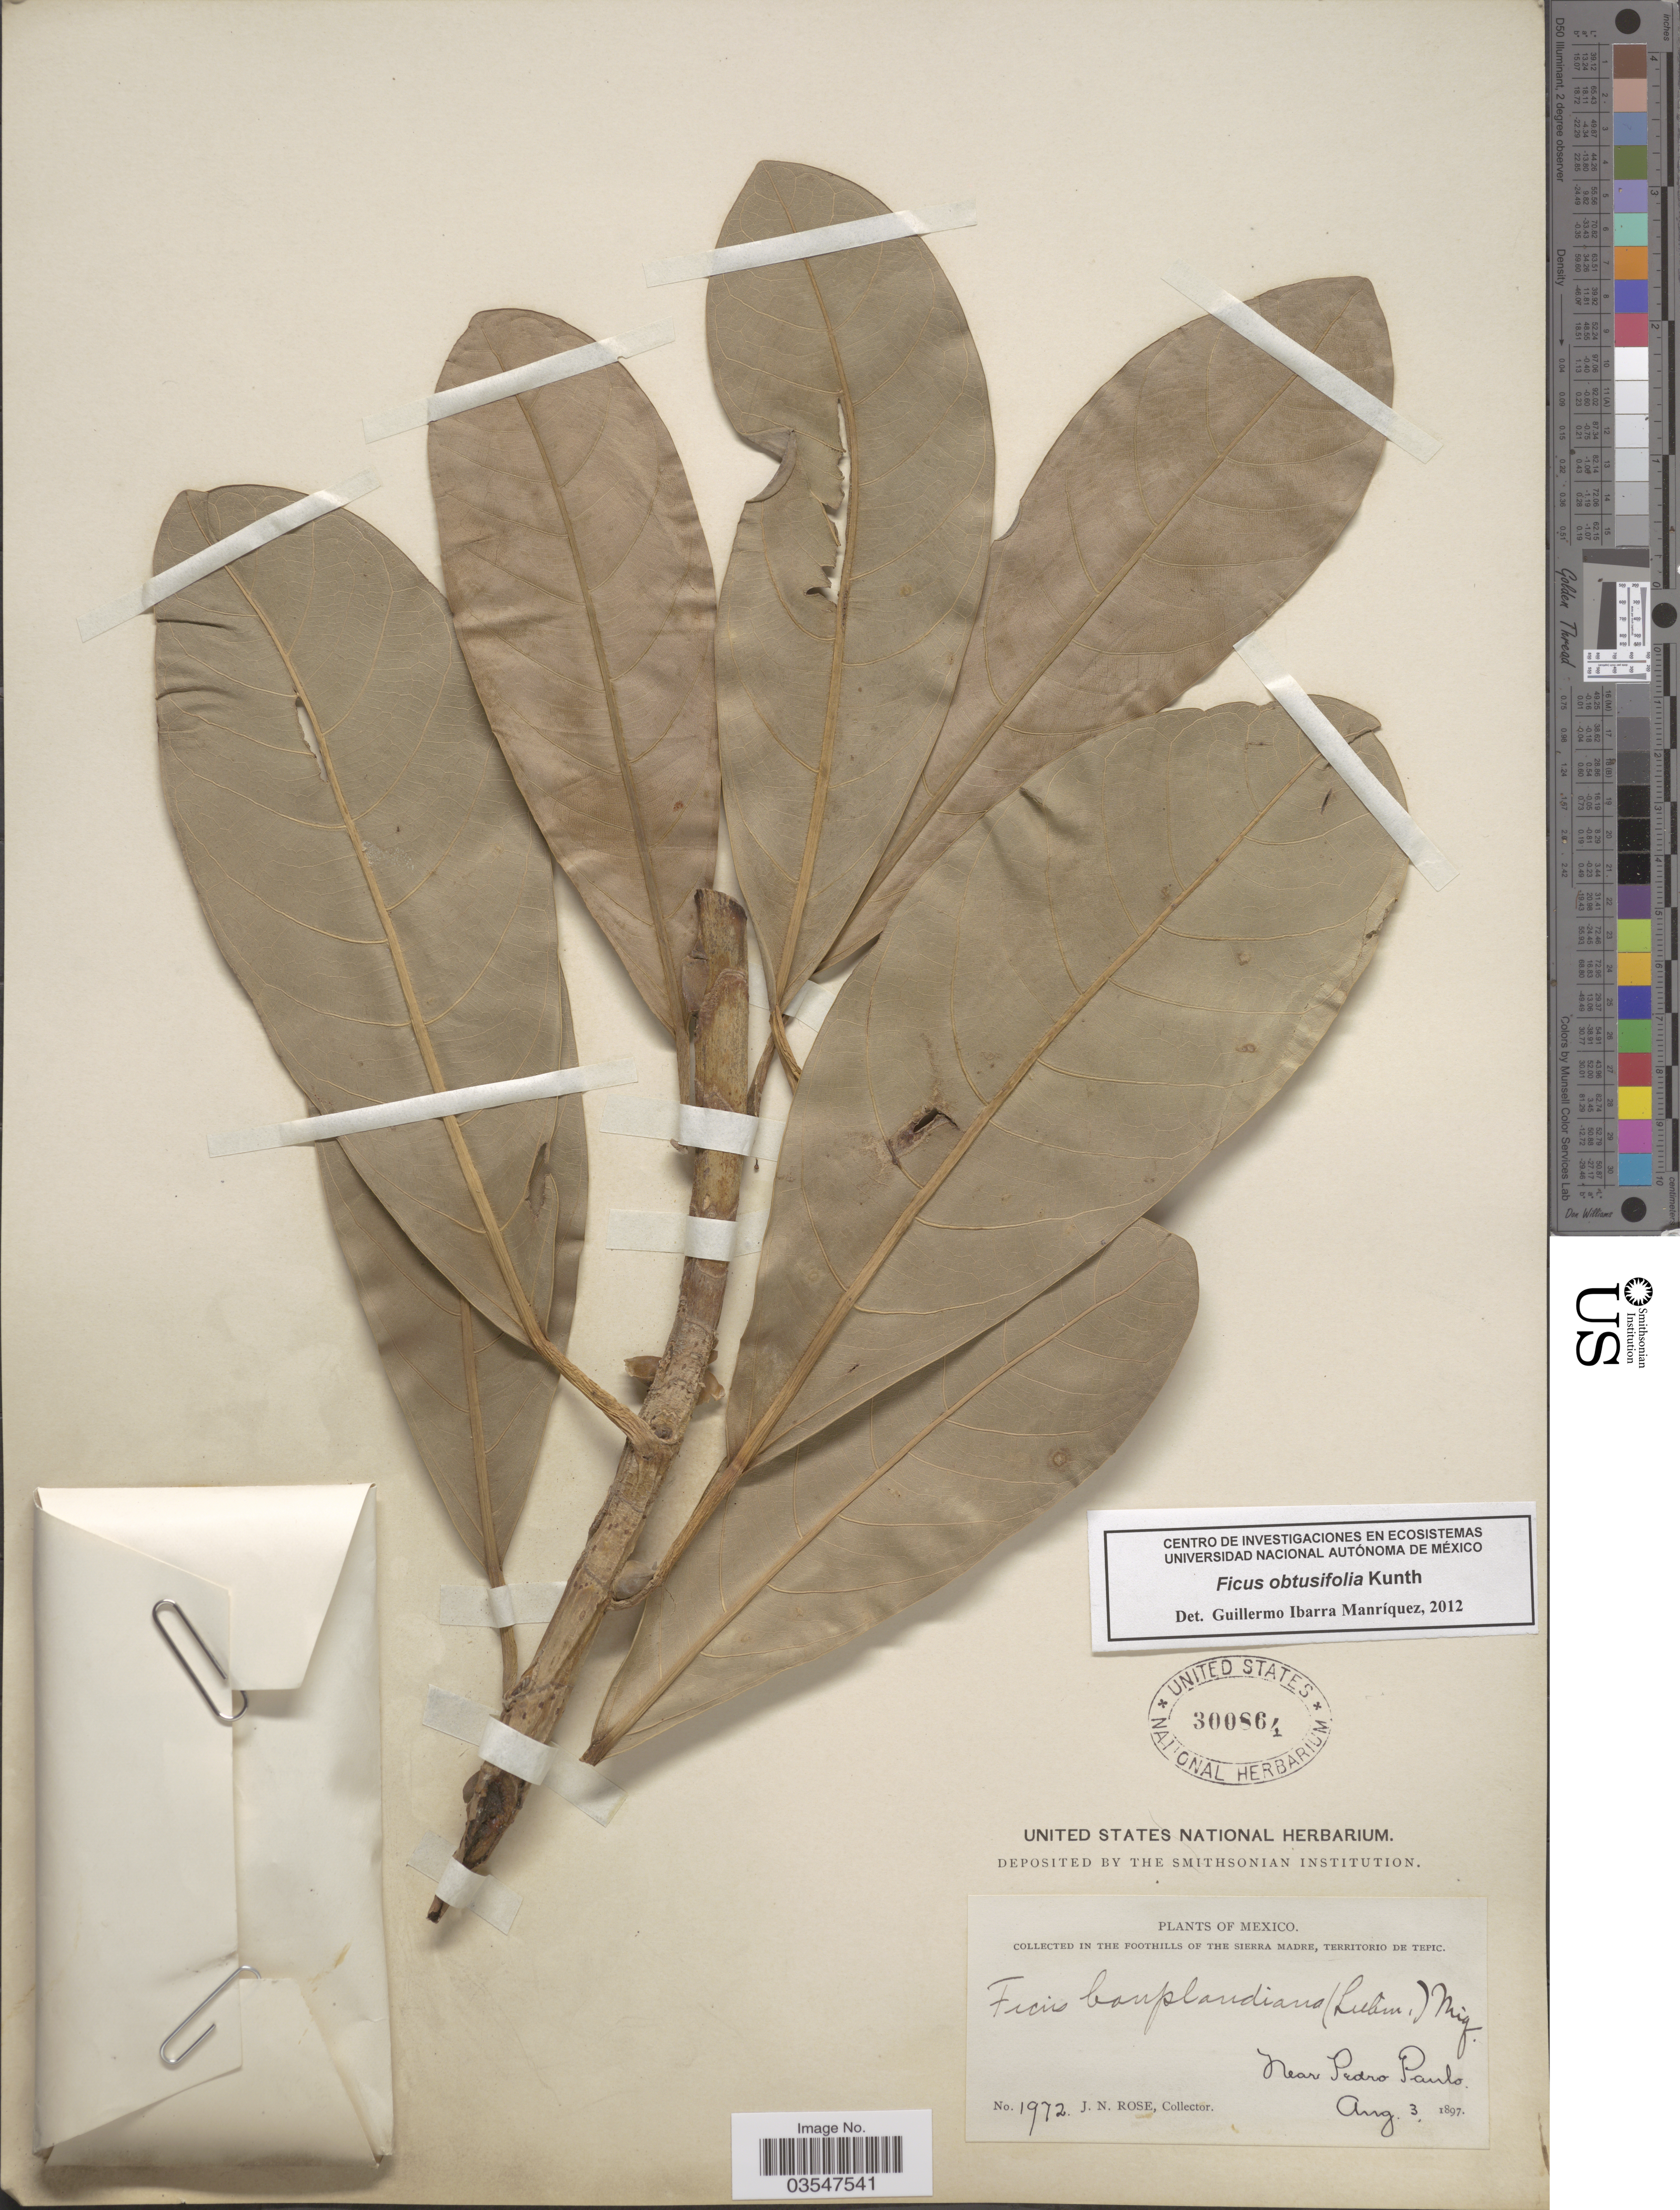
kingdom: Plantae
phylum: Tracheophyta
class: Magnoliopsida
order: Rosales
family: Moraceae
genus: Ficus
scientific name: Ficus involuta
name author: (Liebm.) Miq.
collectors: J. N. Rose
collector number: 1972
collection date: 1897-08-03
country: Mexico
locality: In the foothills of The Sierra Madre, Territorio de Tepic. Near Pedro Paulo.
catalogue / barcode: US 300864